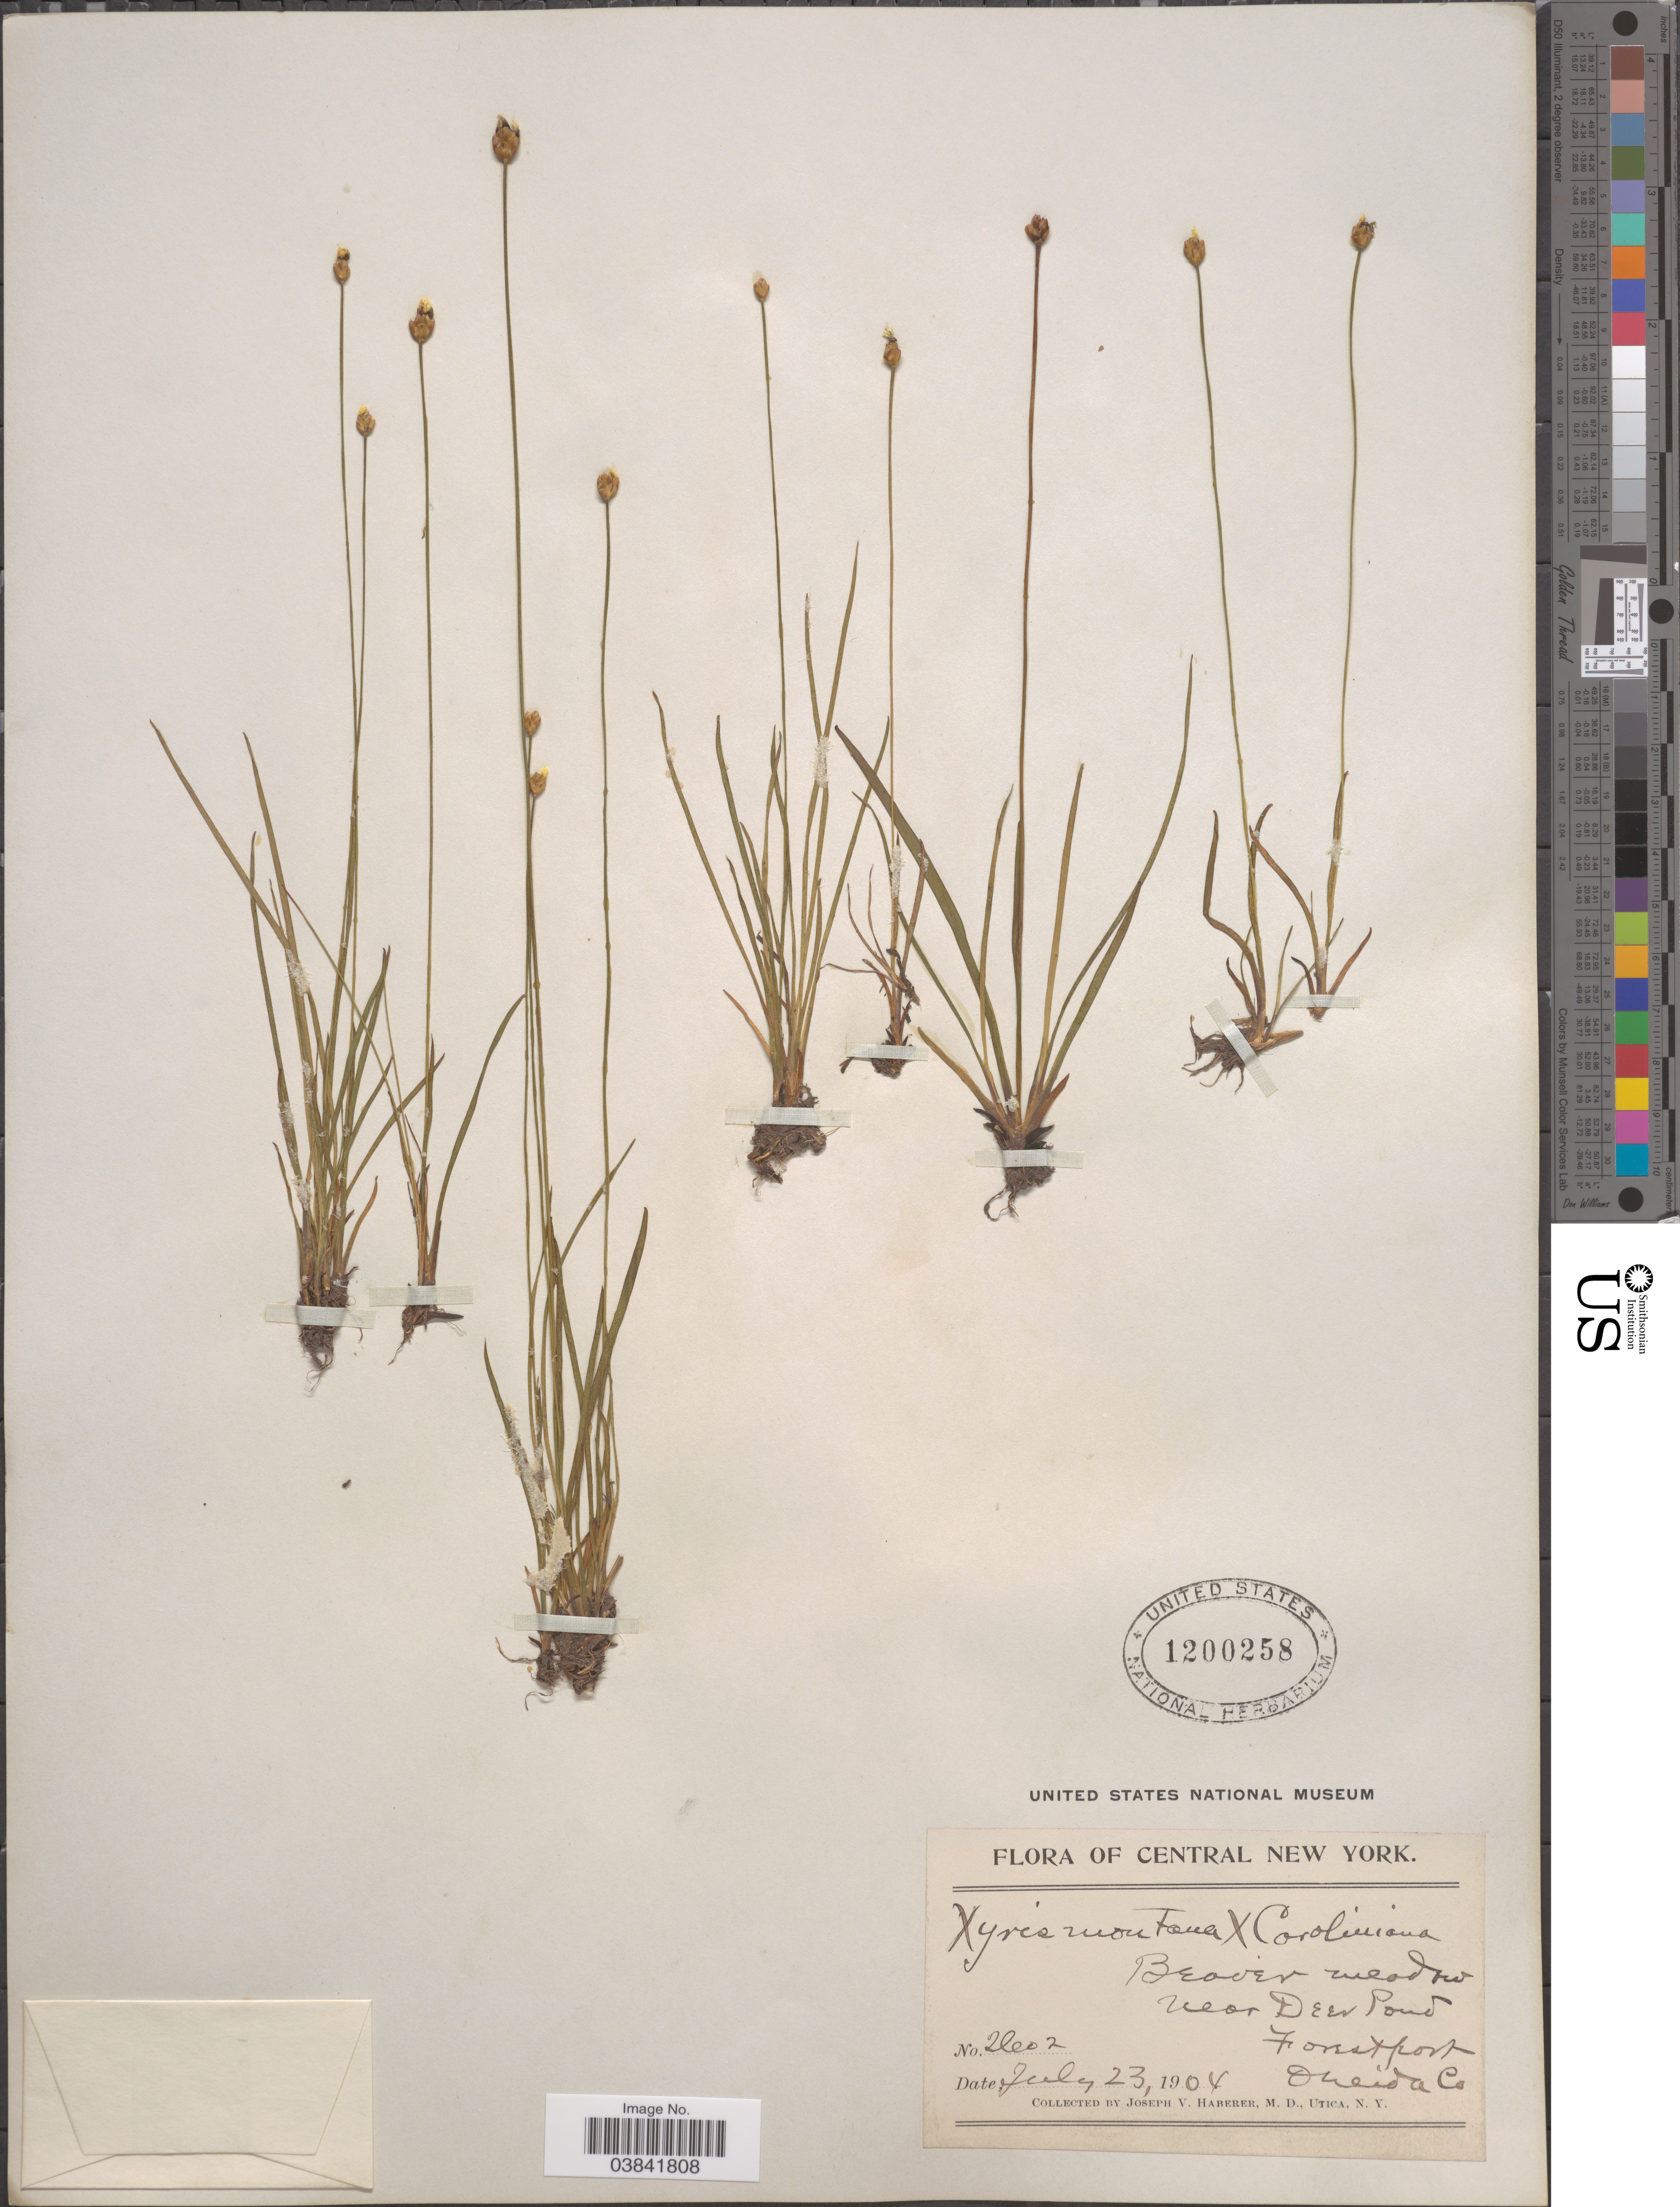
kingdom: Plantae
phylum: Tracheophyta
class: Liliopsida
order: Poales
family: Xyridaceae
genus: Xyris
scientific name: Xyris montana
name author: Ries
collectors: J. V. Haberer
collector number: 2602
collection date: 1904-07-23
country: United States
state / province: New York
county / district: Oneida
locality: Central New York. Beaver meadow near Dew Pond. Forest port. Oneida Co.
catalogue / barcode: US 1200258